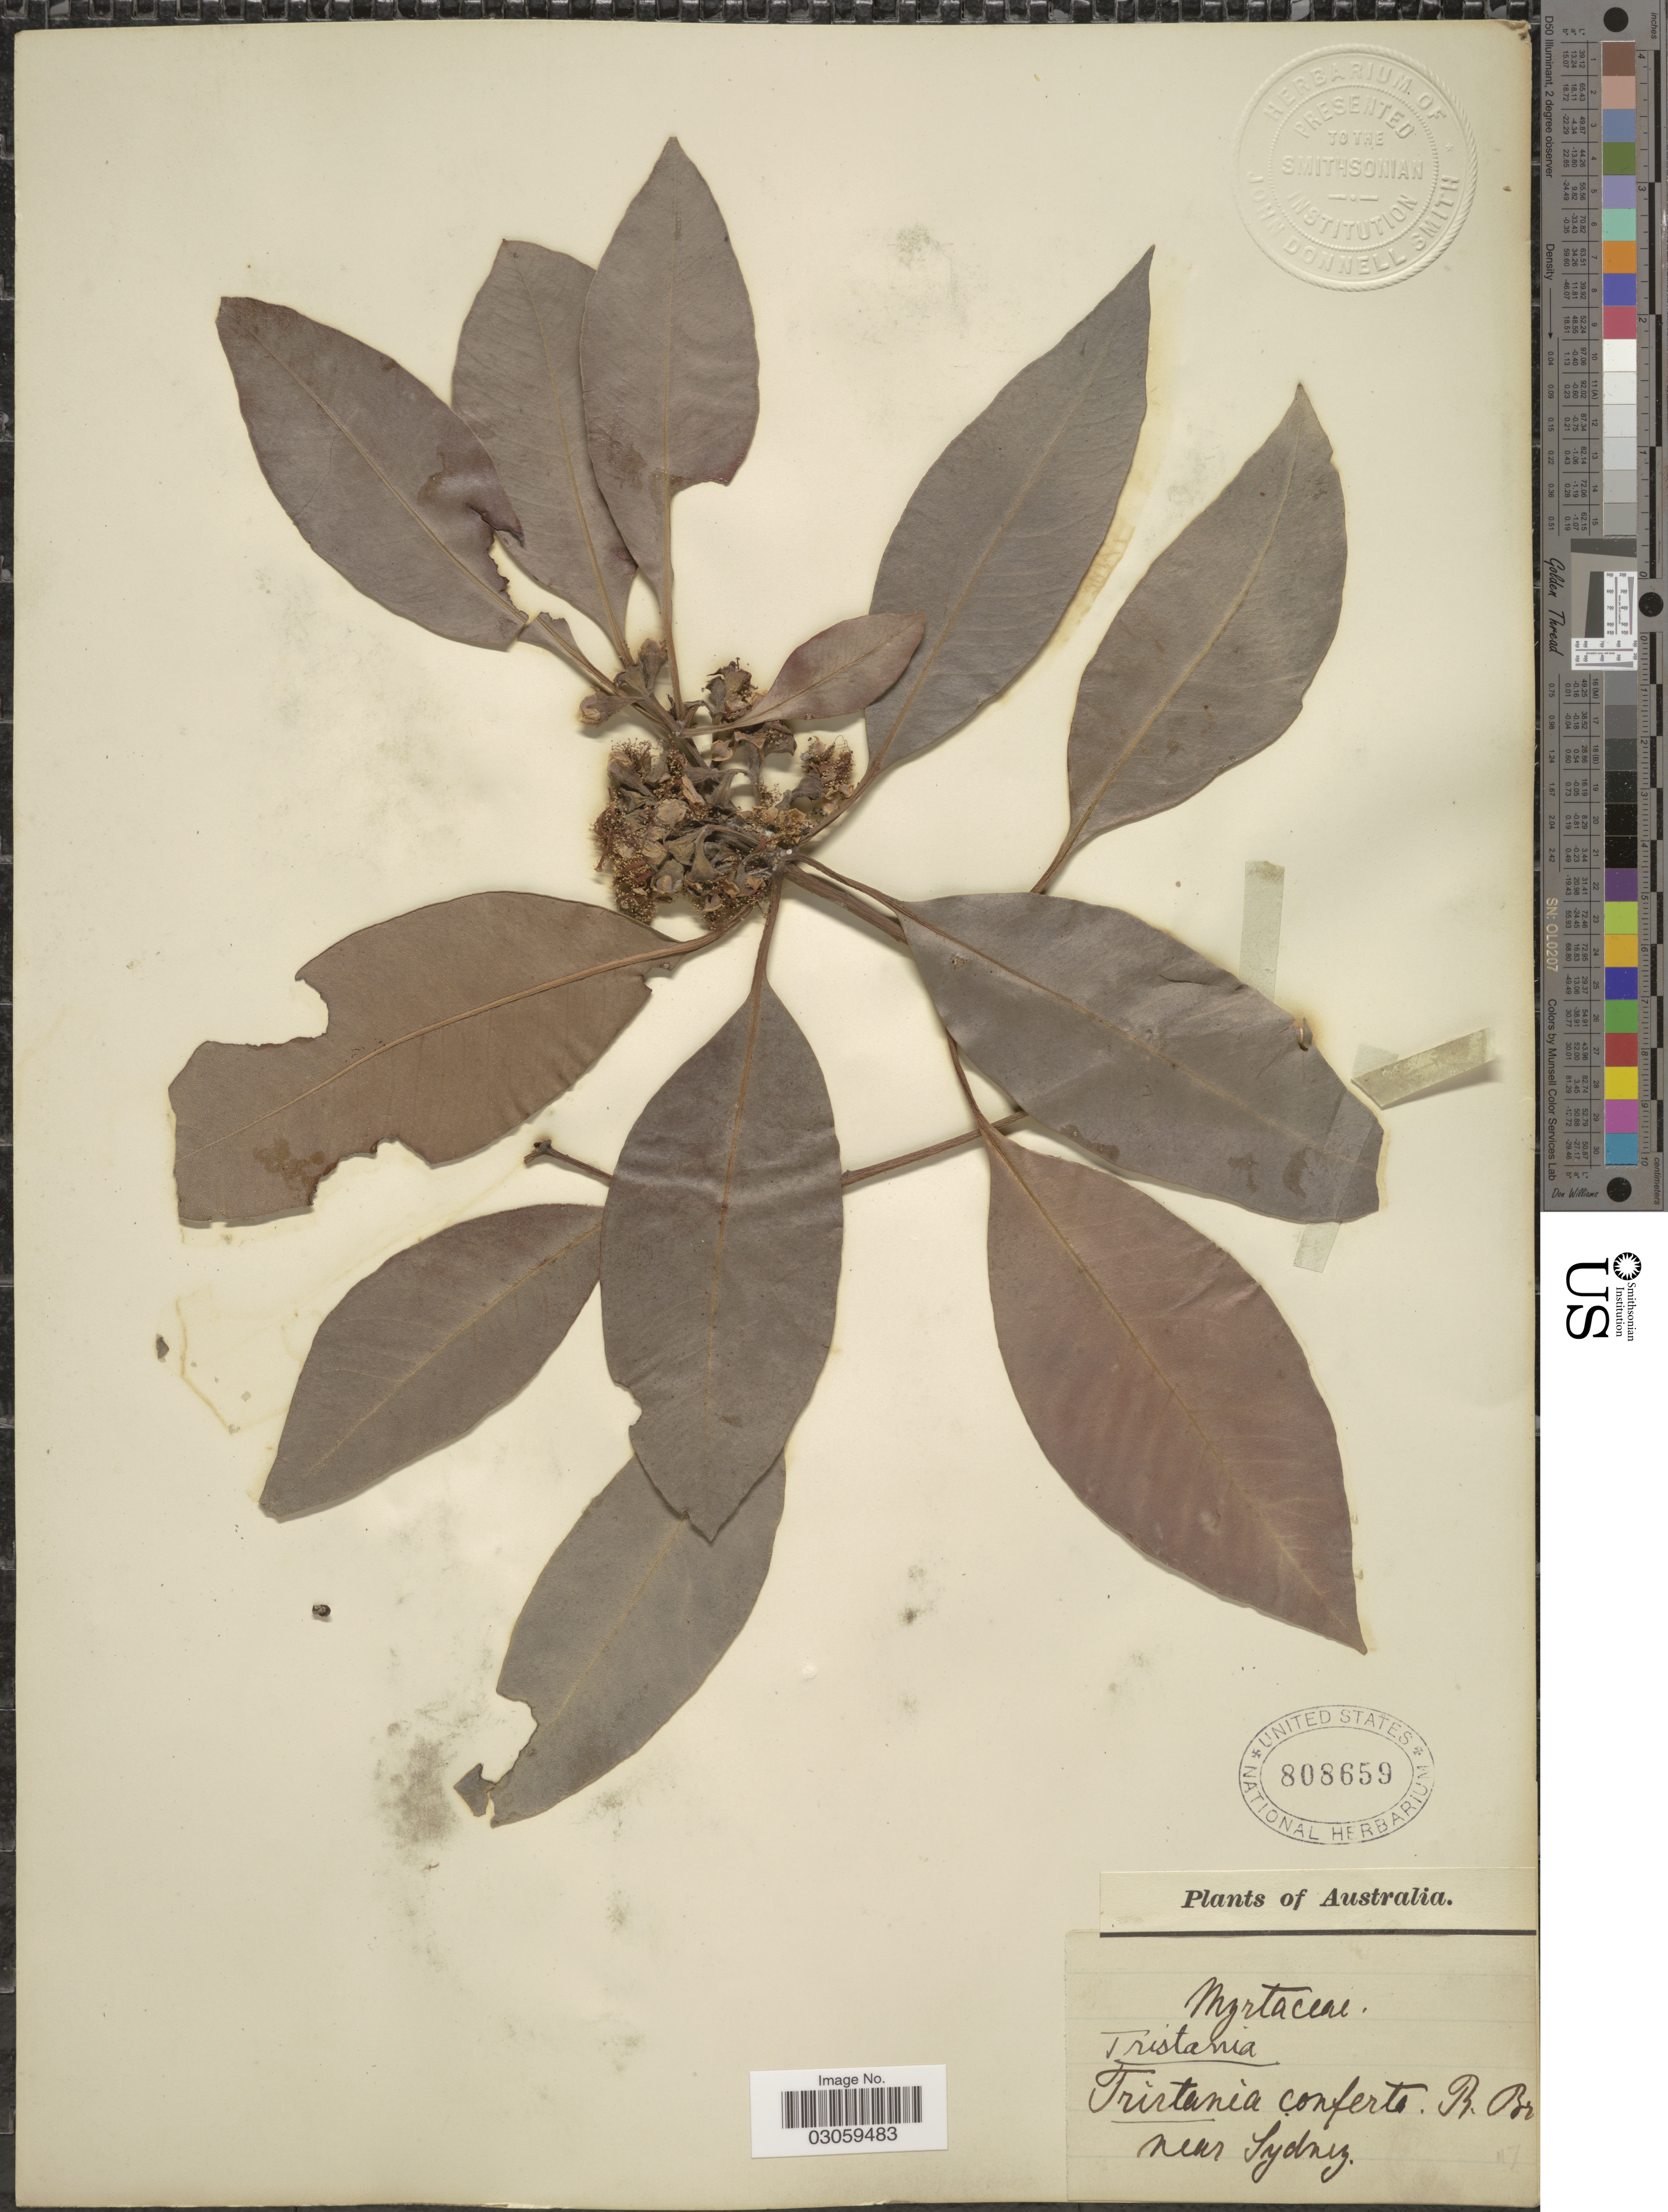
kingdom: Plantae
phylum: Tracheophyta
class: Magnoliopsida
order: Myrtales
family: Myrtaceae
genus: Lophostemon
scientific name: Lophostemon confertus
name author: (R. Br.) P.G. Wilson & J. T. Waterh.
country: Australia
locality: Near Sydney.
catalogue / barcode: US 808659